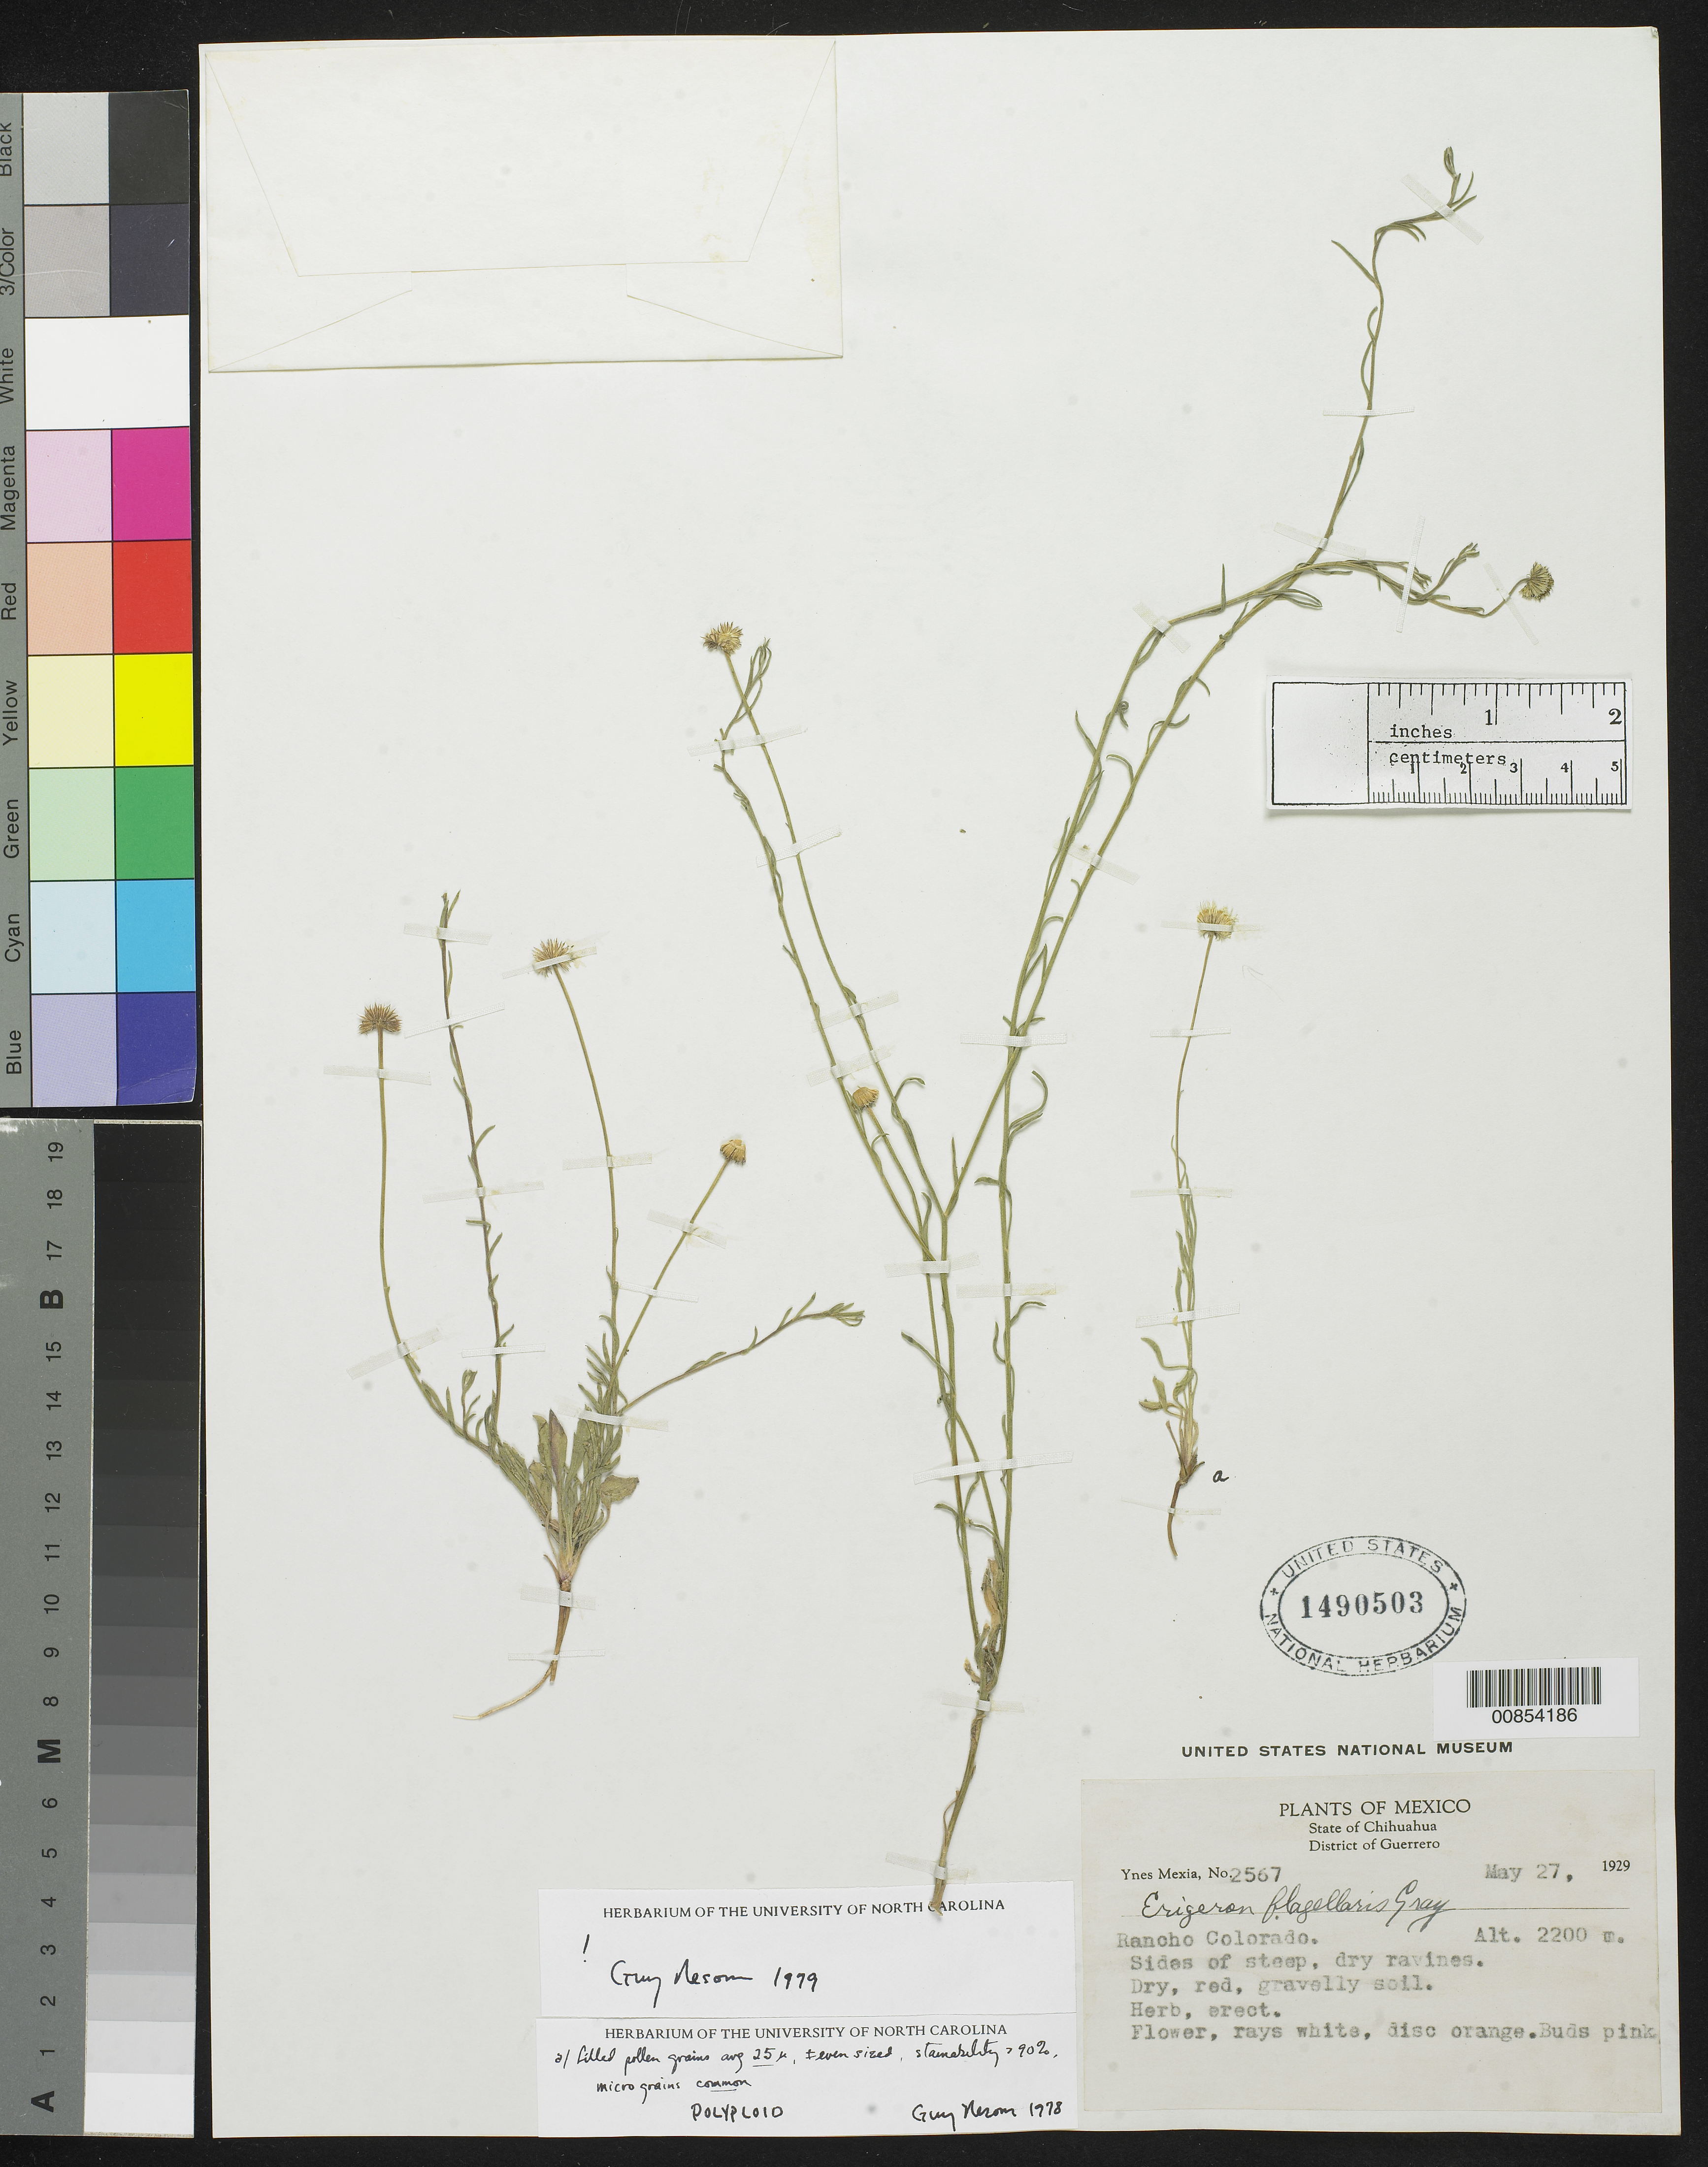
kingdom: Plantae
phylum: Tracheophyta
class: Magnoliopsida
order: Asterales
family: Asteraceae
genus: Erigeron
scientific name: Erigeron flagellaris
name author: A. Gray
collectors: Y. Mexia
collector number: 2567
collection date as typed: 27 May 1929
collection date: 1929-05-27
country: Mexico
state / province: Chihuahua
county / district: Guerrero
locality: Rancho Colorado.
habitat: Sides of steep, dry ravines. Dry, red, gravelly soil.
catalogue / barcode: US 1490503